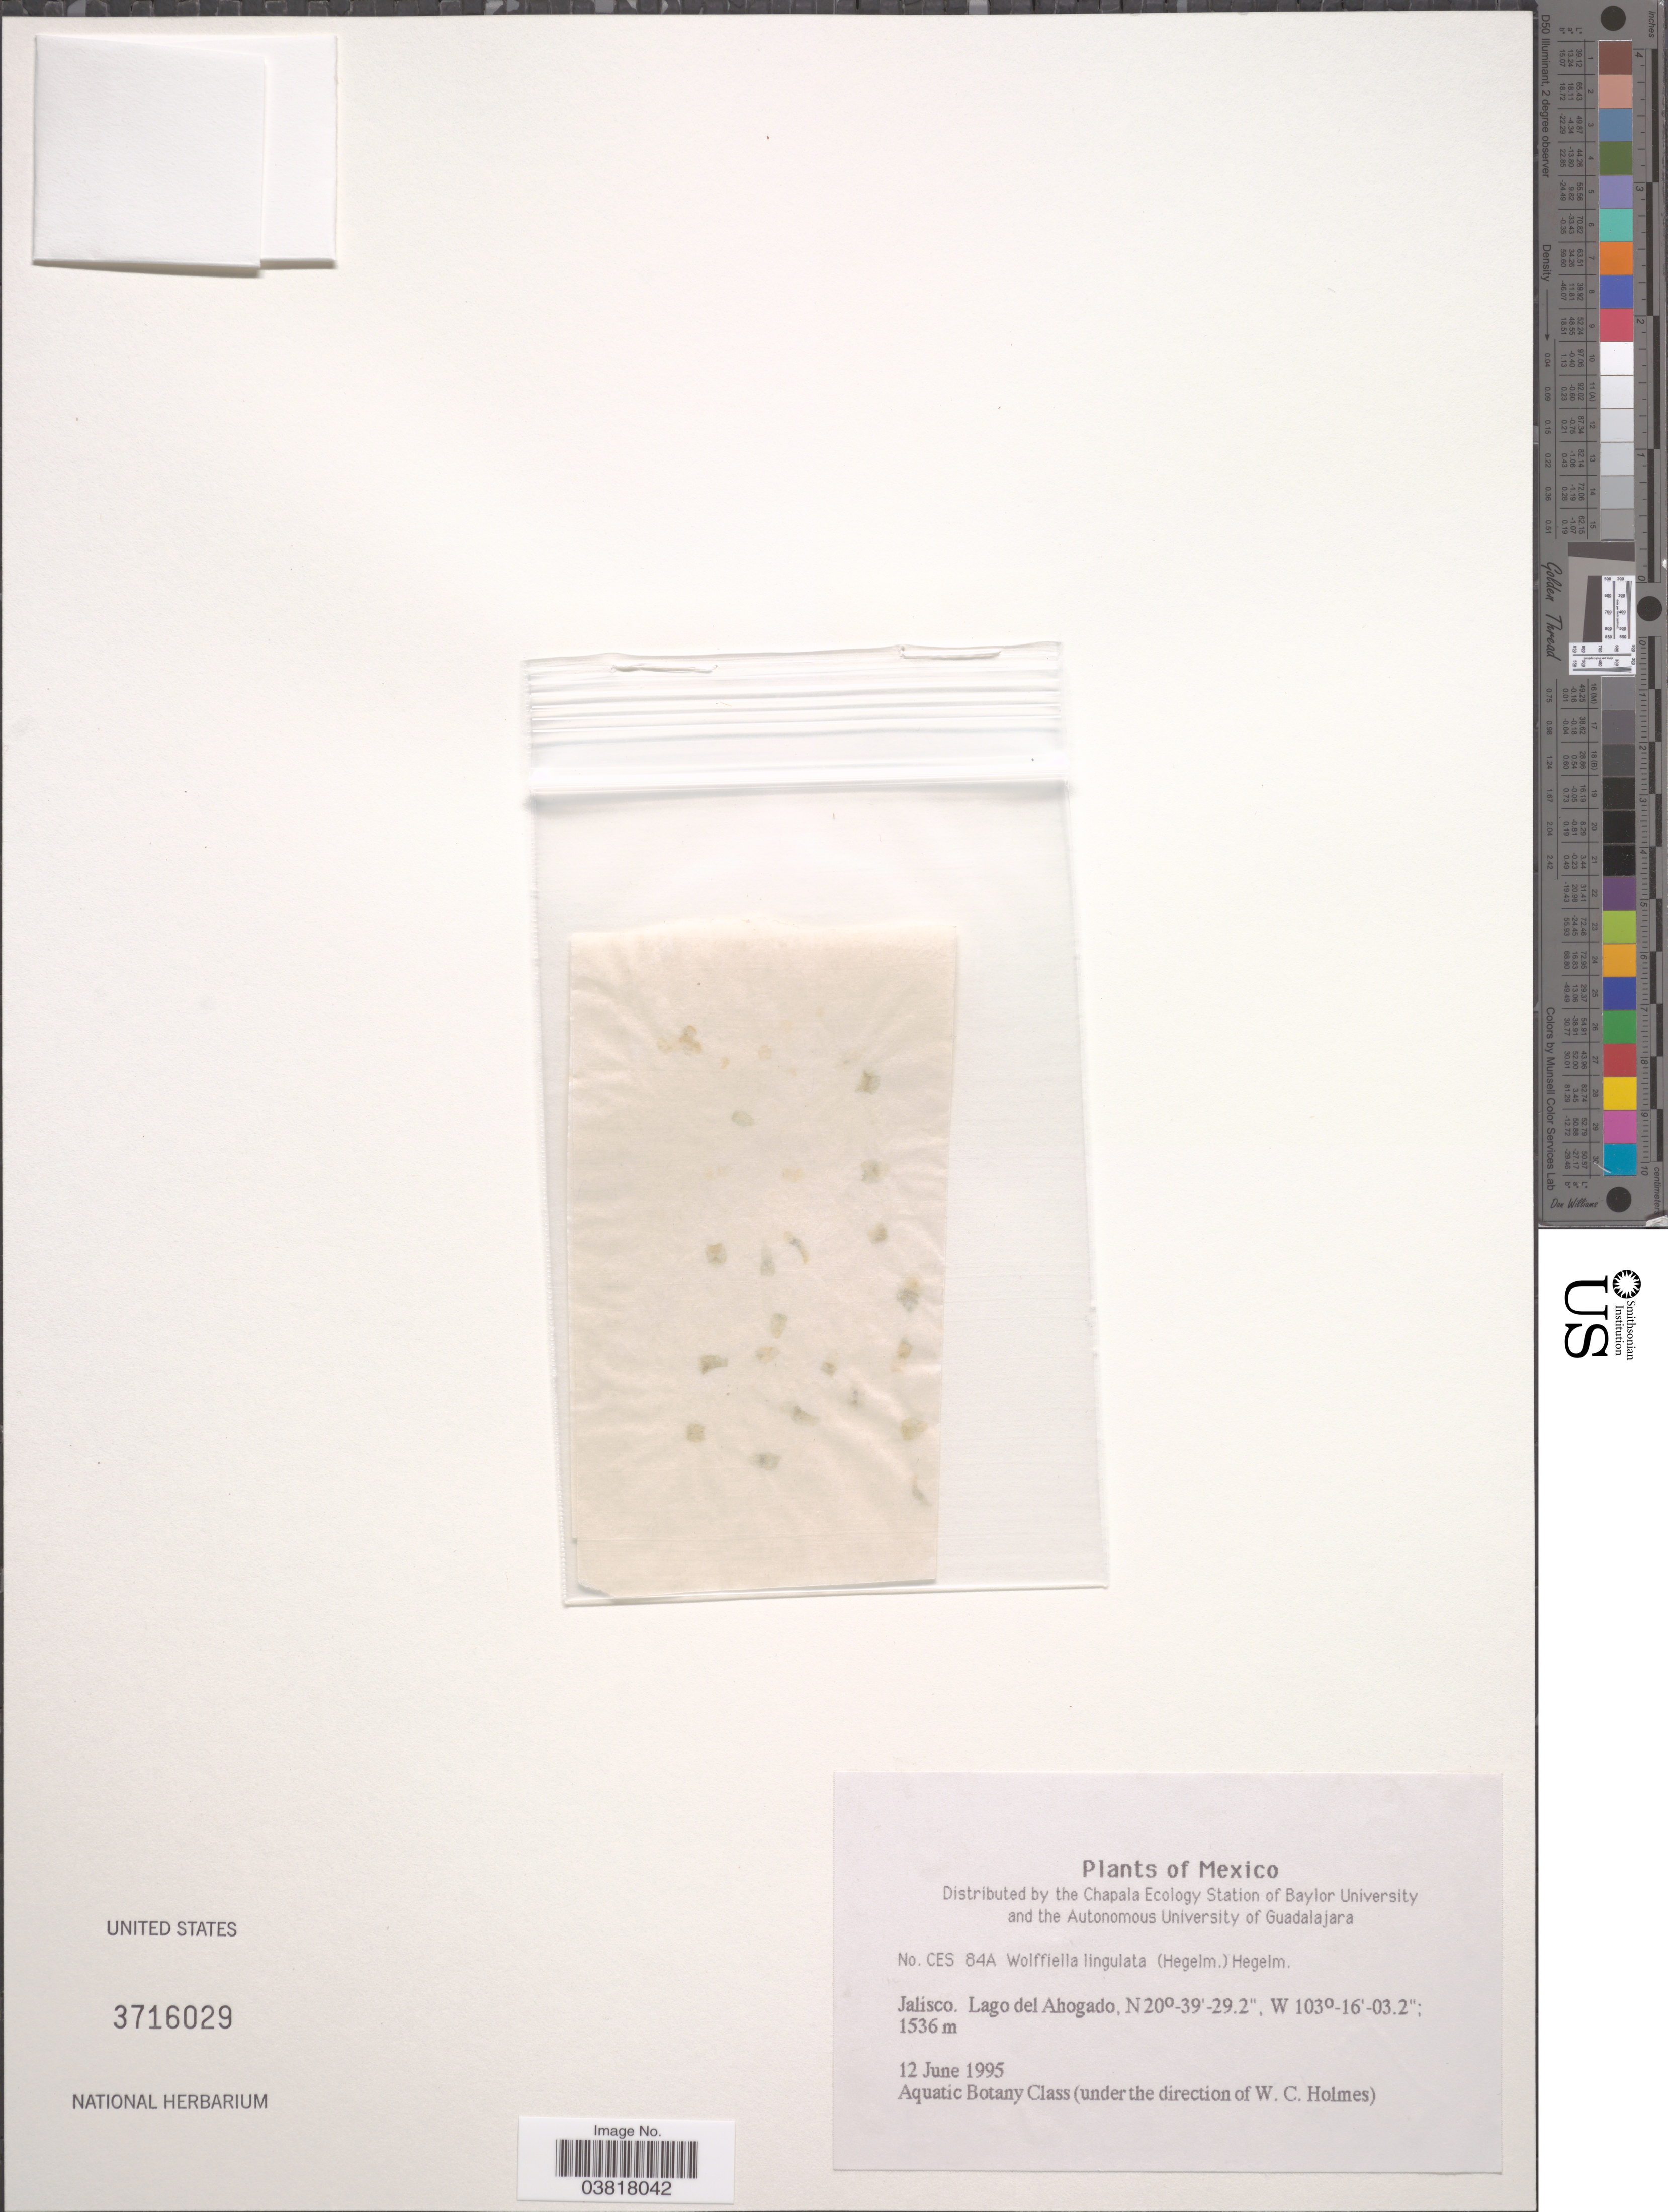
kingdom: Plantae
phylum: Tracheophyta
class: Liliopsida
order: Alismatales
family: Araceae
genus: Wolffiella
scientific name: Wolffiella lingulata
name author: Hegelm.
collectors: W. Holmes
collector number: CES84A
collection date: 1995-06-12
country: Mexico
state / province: Jalisco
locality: Lago del Ahogado.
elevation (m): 1536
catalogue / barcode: US 3716029